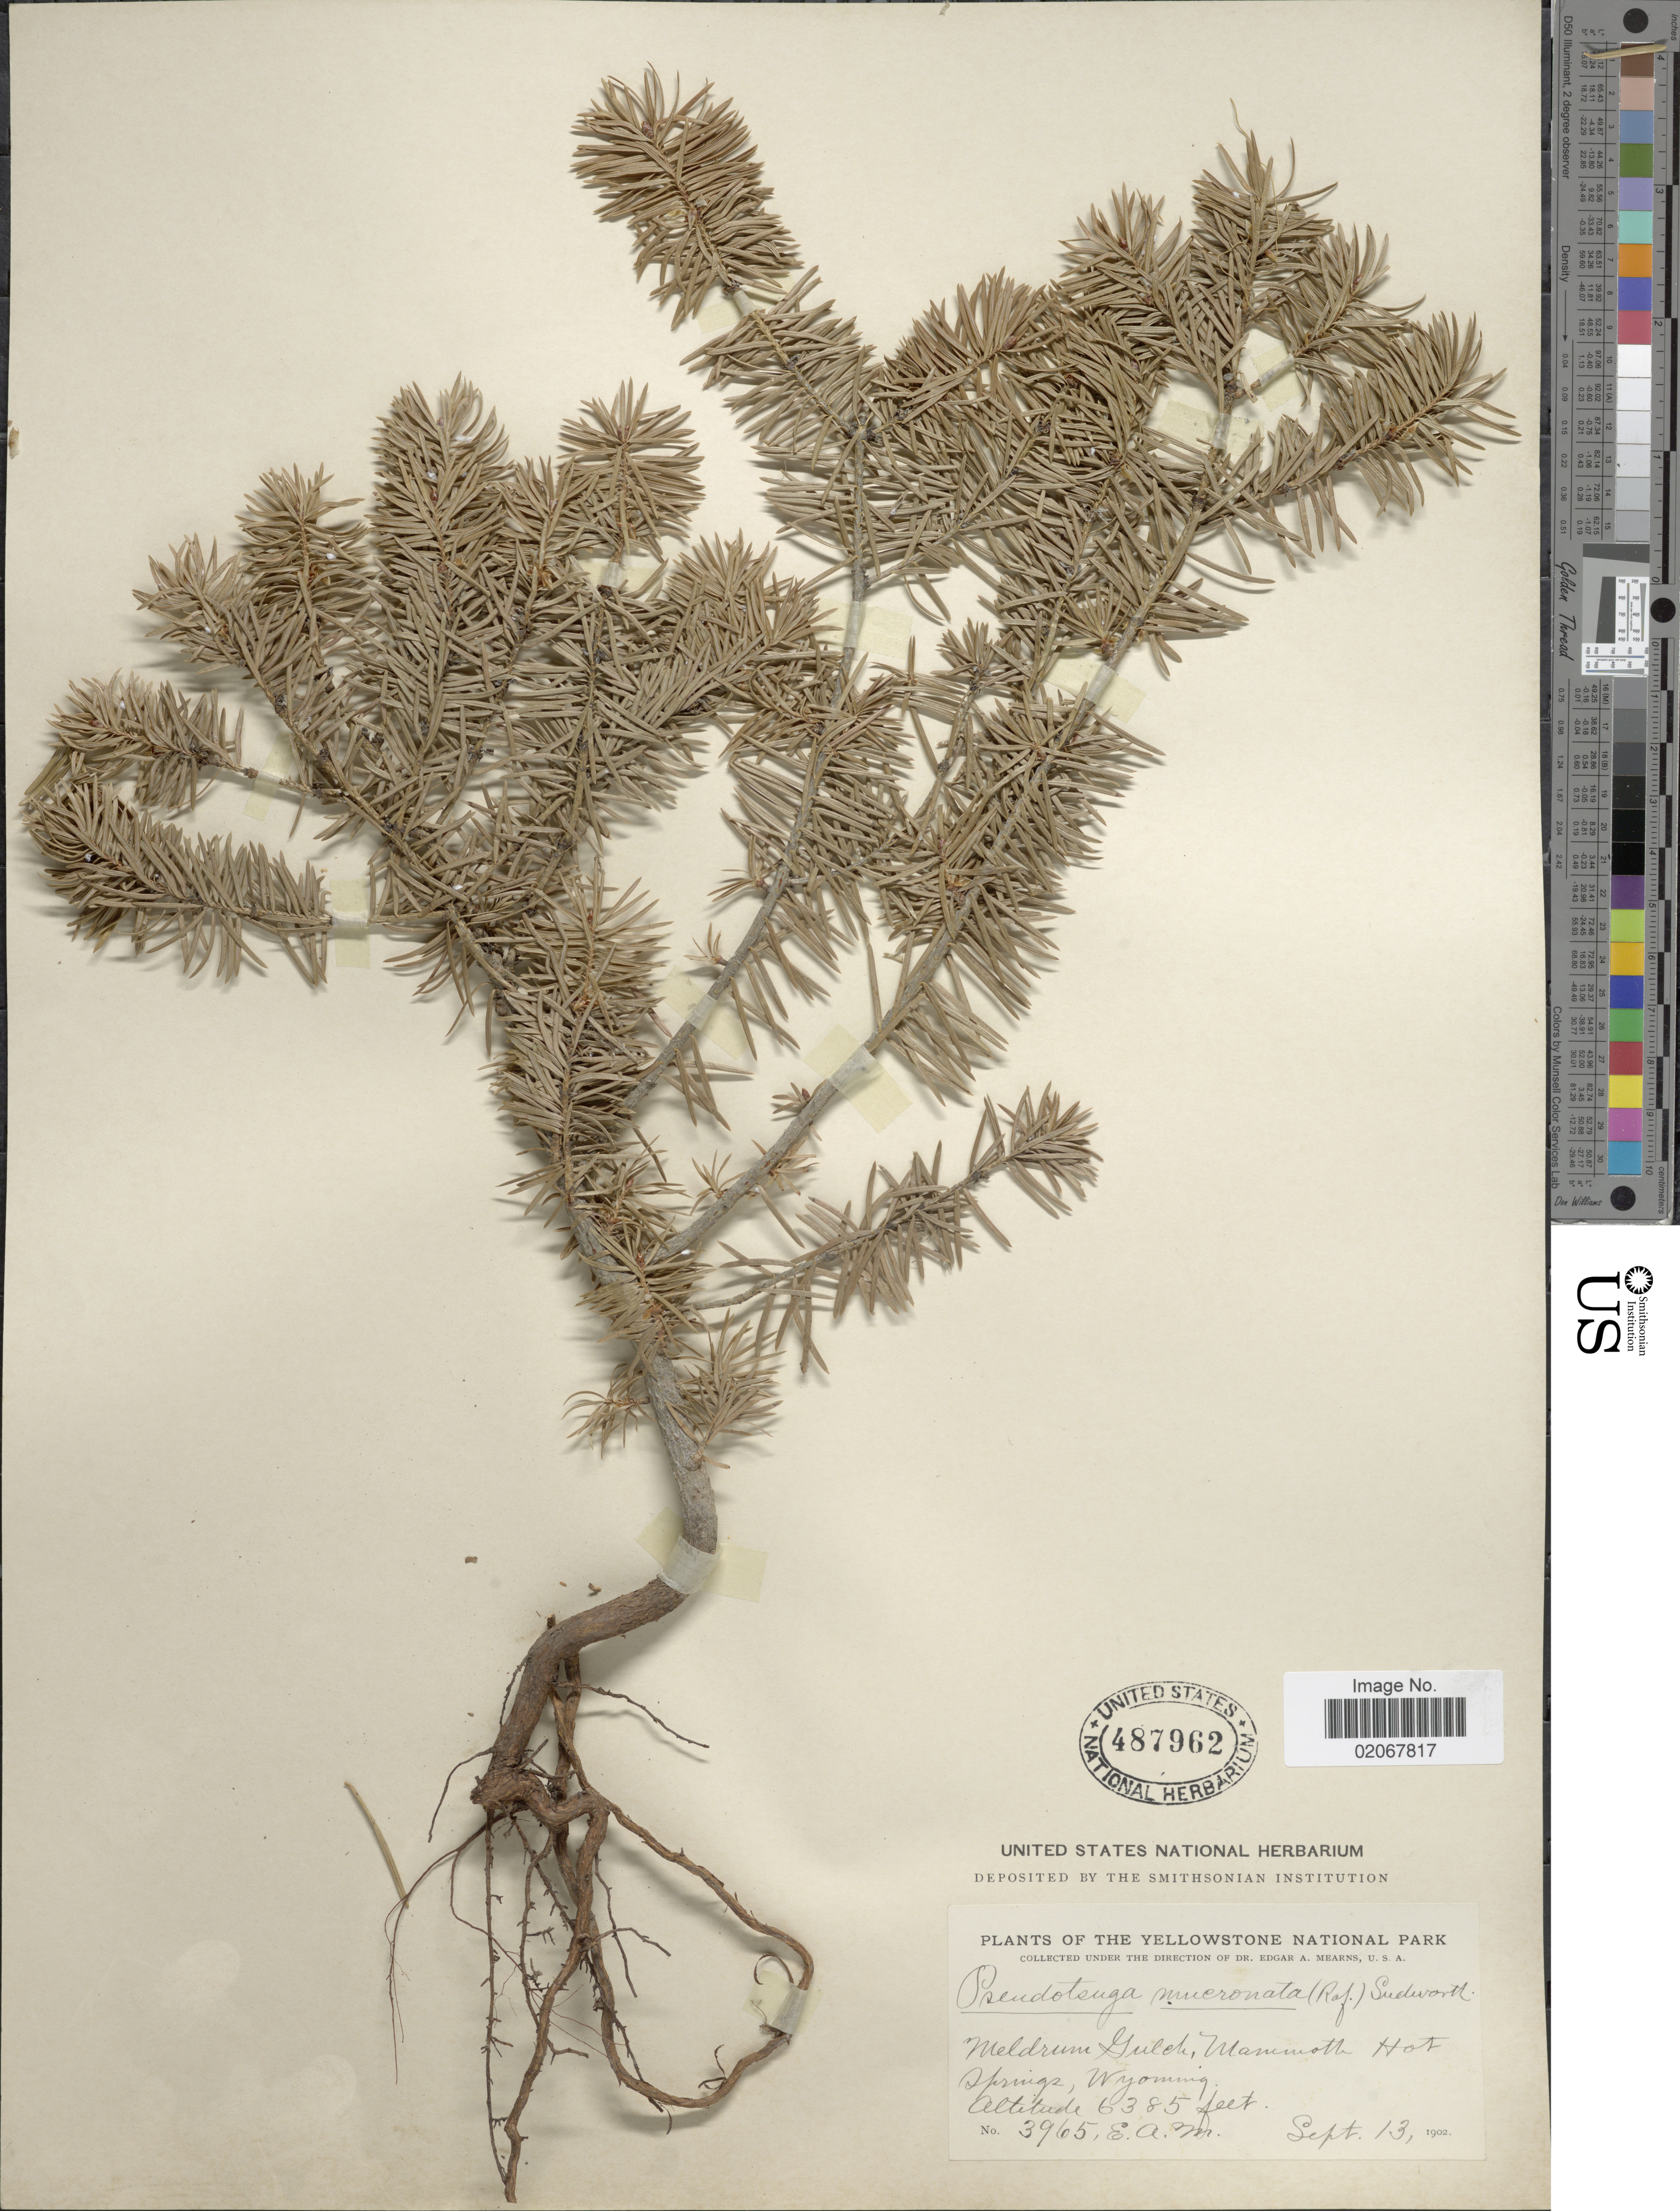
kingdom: Plantae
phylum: Tracheophyta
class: Pinopsida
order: Pinales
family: Pinaceae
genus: Pseudotsuga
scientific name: Pseudotsuga menziesii var. glauca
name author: (Beissn.) Franco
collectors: E. A. Mearns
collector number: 3965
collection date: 1902-09-13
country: United States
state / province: Wyoming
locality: Yellowstone National Park. Meldrum Gulch, Mammoth Hot Springs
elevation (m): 1946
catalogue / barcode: US 487962